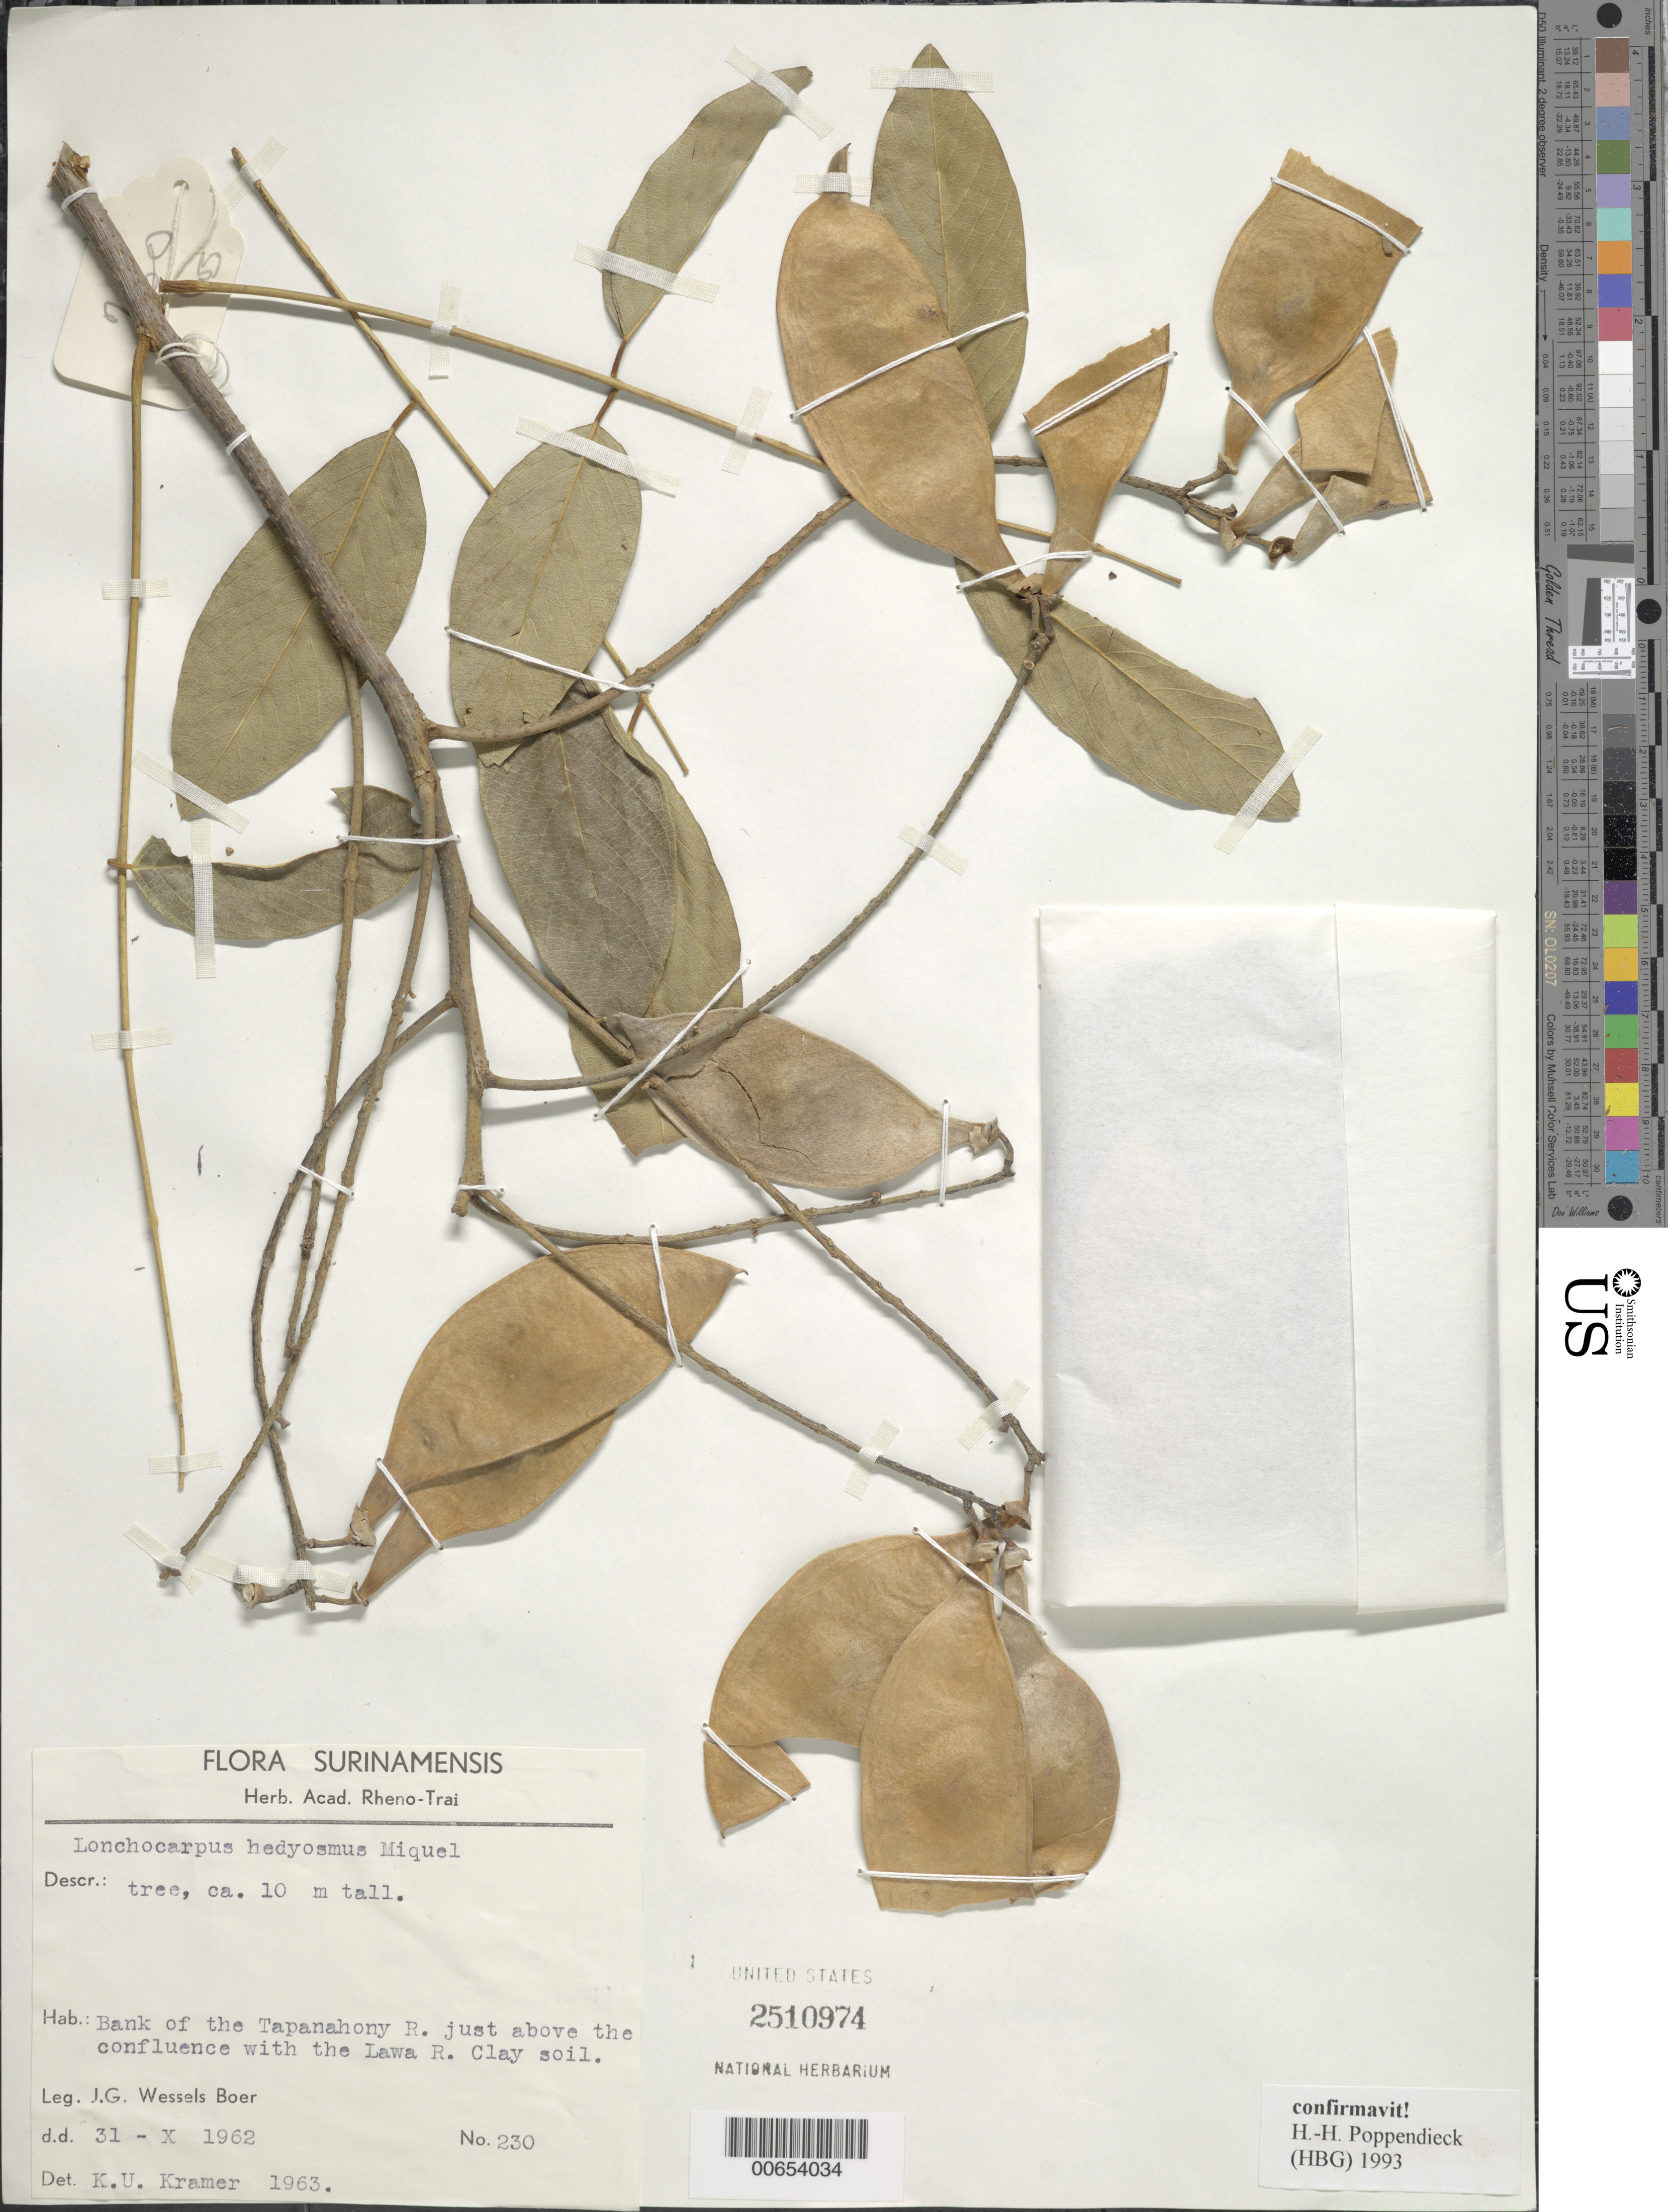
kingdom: Plantae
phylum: Tracheophyta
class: Magnoliopsida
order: Fabales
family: Fabaceae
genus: Lonchocarpus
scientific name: Lonchocarpus hedyosmus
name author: Miq.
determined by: Poppendieck, H.-H., (HBG), Institut fur Allgemeine Botanik und Botanischer Garten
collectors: J. G. Wessels Boer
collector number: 230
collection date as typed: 31-Oct-62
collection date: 1962-10-31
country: Suriname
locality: Tapanahoni R., confl. with Lawa R.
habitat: Riverbank, clay soil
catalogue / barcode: US 2510974